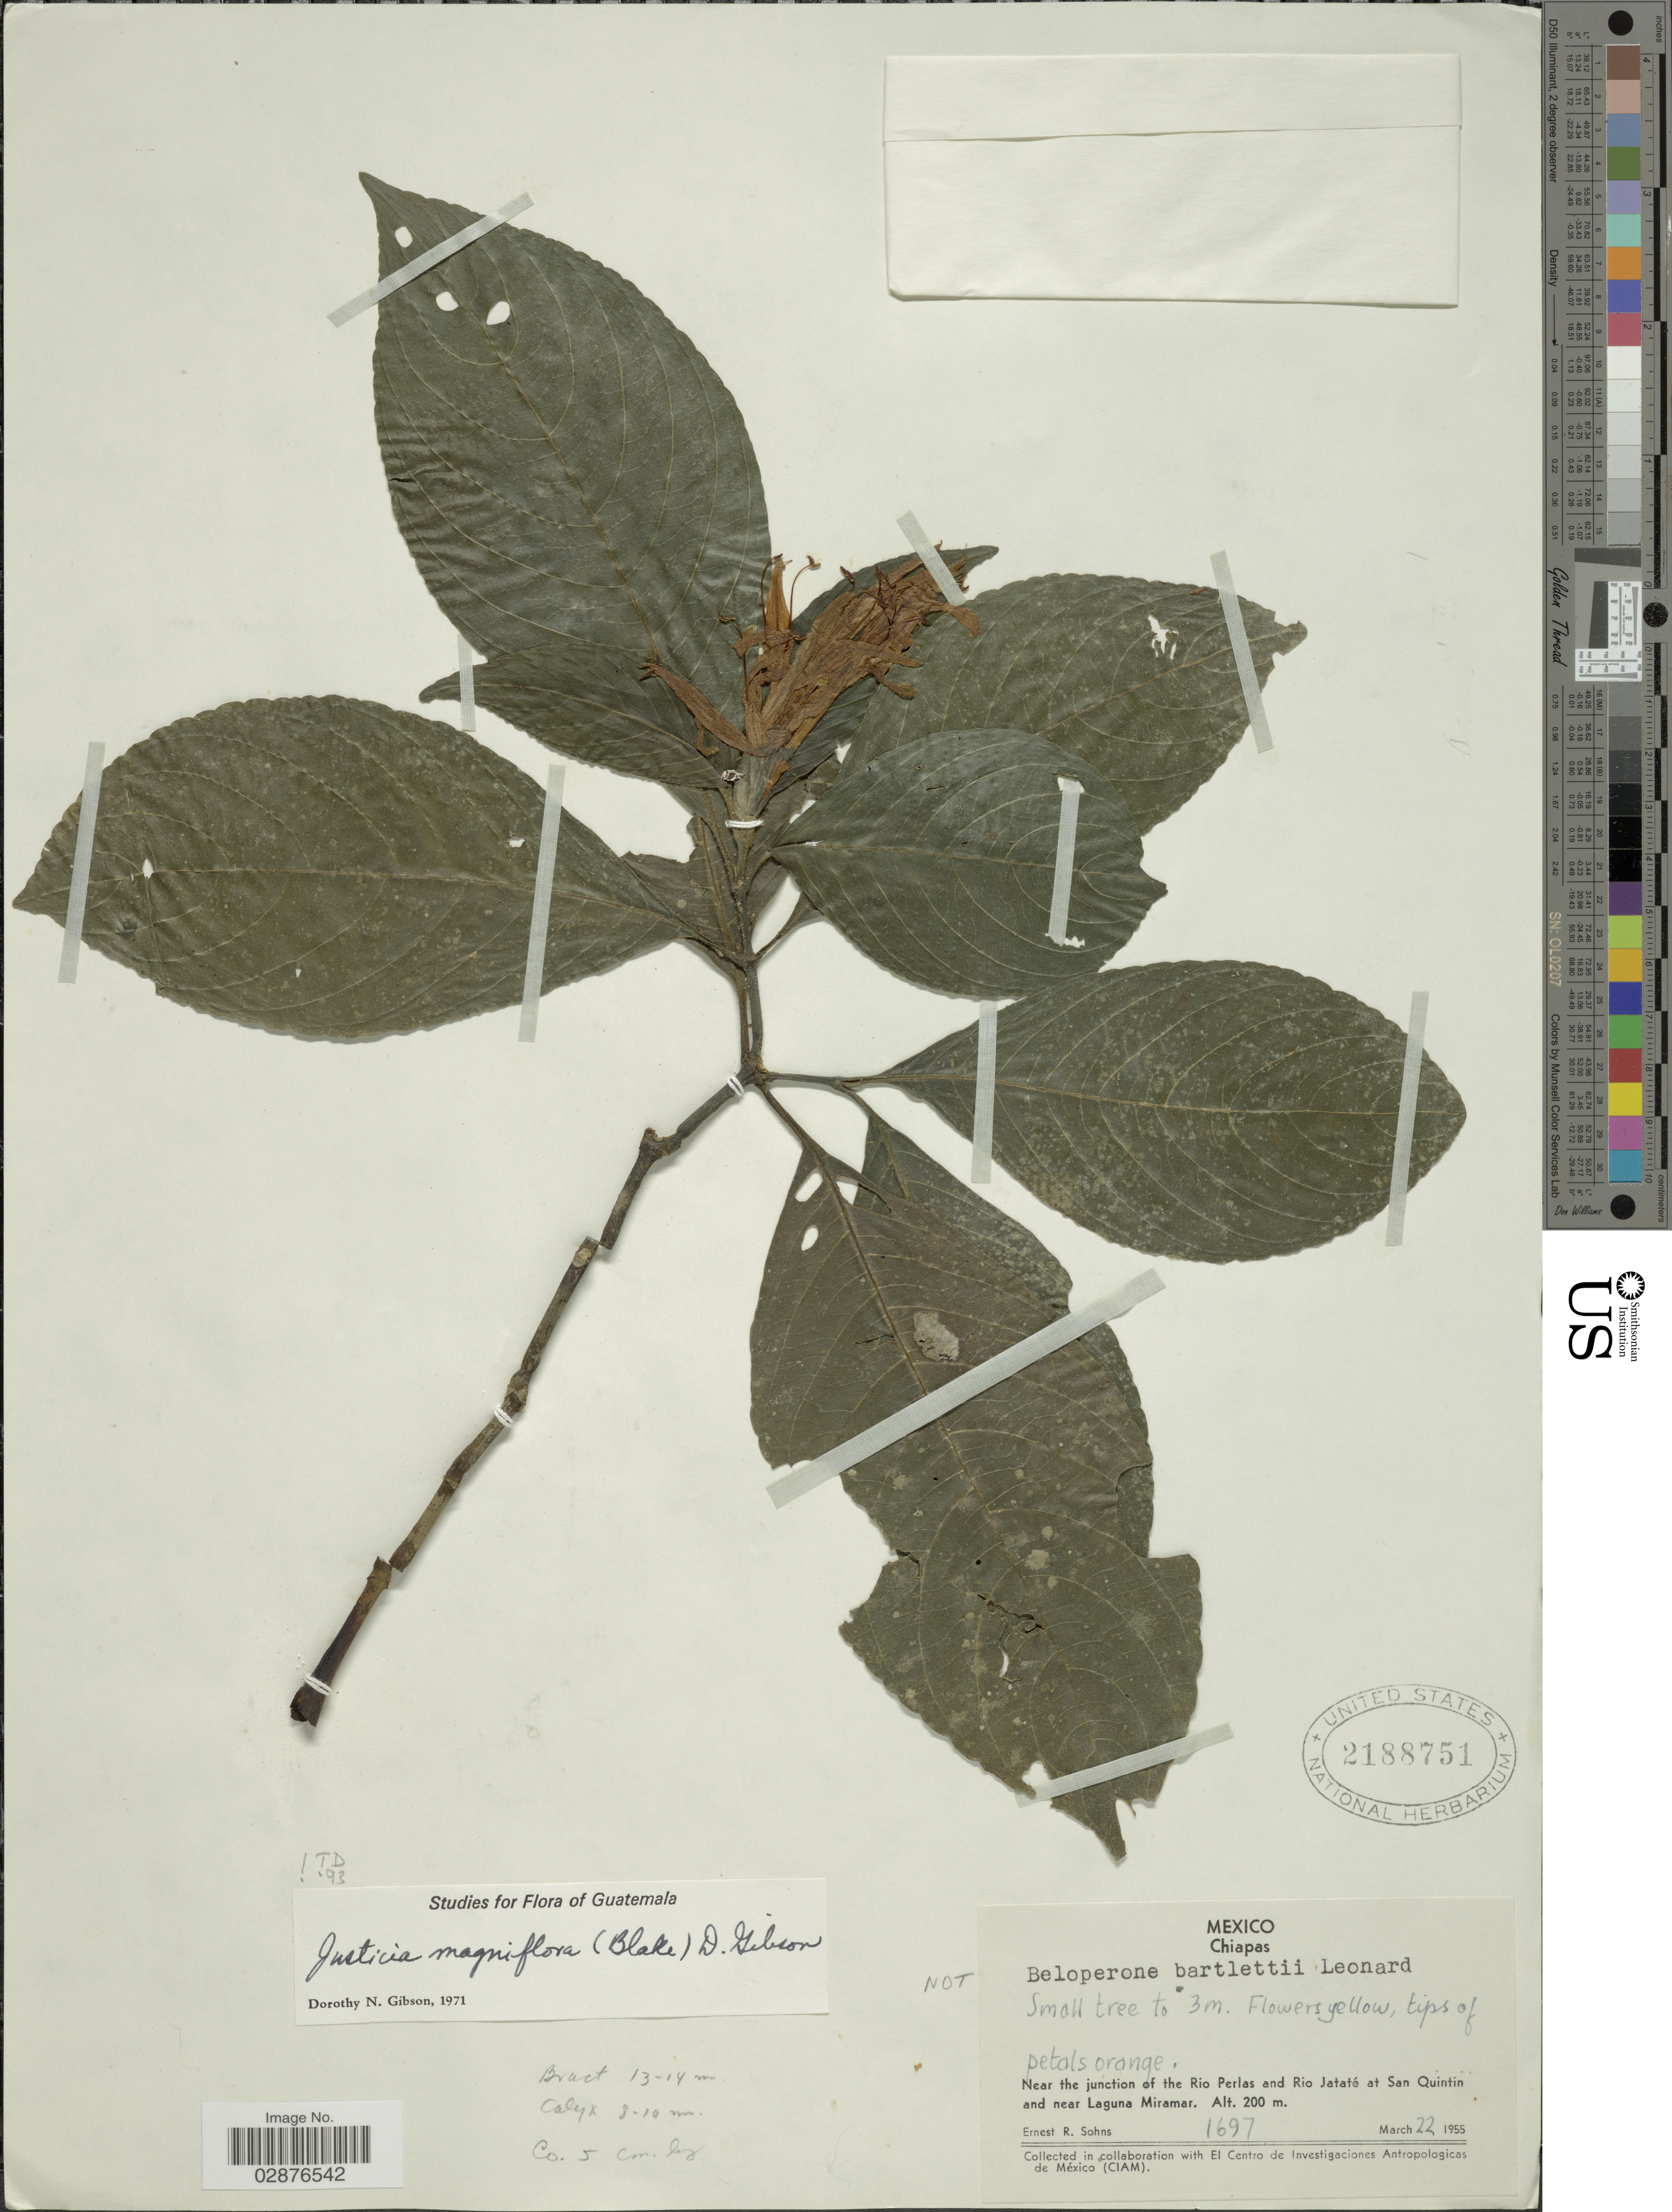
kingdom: Plantae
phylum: Tracheophyta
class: Magnoliopsida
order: Lamiales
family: Acanthaceae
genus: Justicia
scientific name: Justicia magniflora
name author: (S.F. Blake) D.N. Gibson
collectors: E. R. Sohns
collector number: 1697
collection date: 1955-03-22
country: Mexico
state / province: Chiapas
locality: Near the junction of the Rio Perlas and Rio Jataté at San Quintin and near Laguna Miramar.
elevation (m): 200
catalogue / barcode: US 2188751